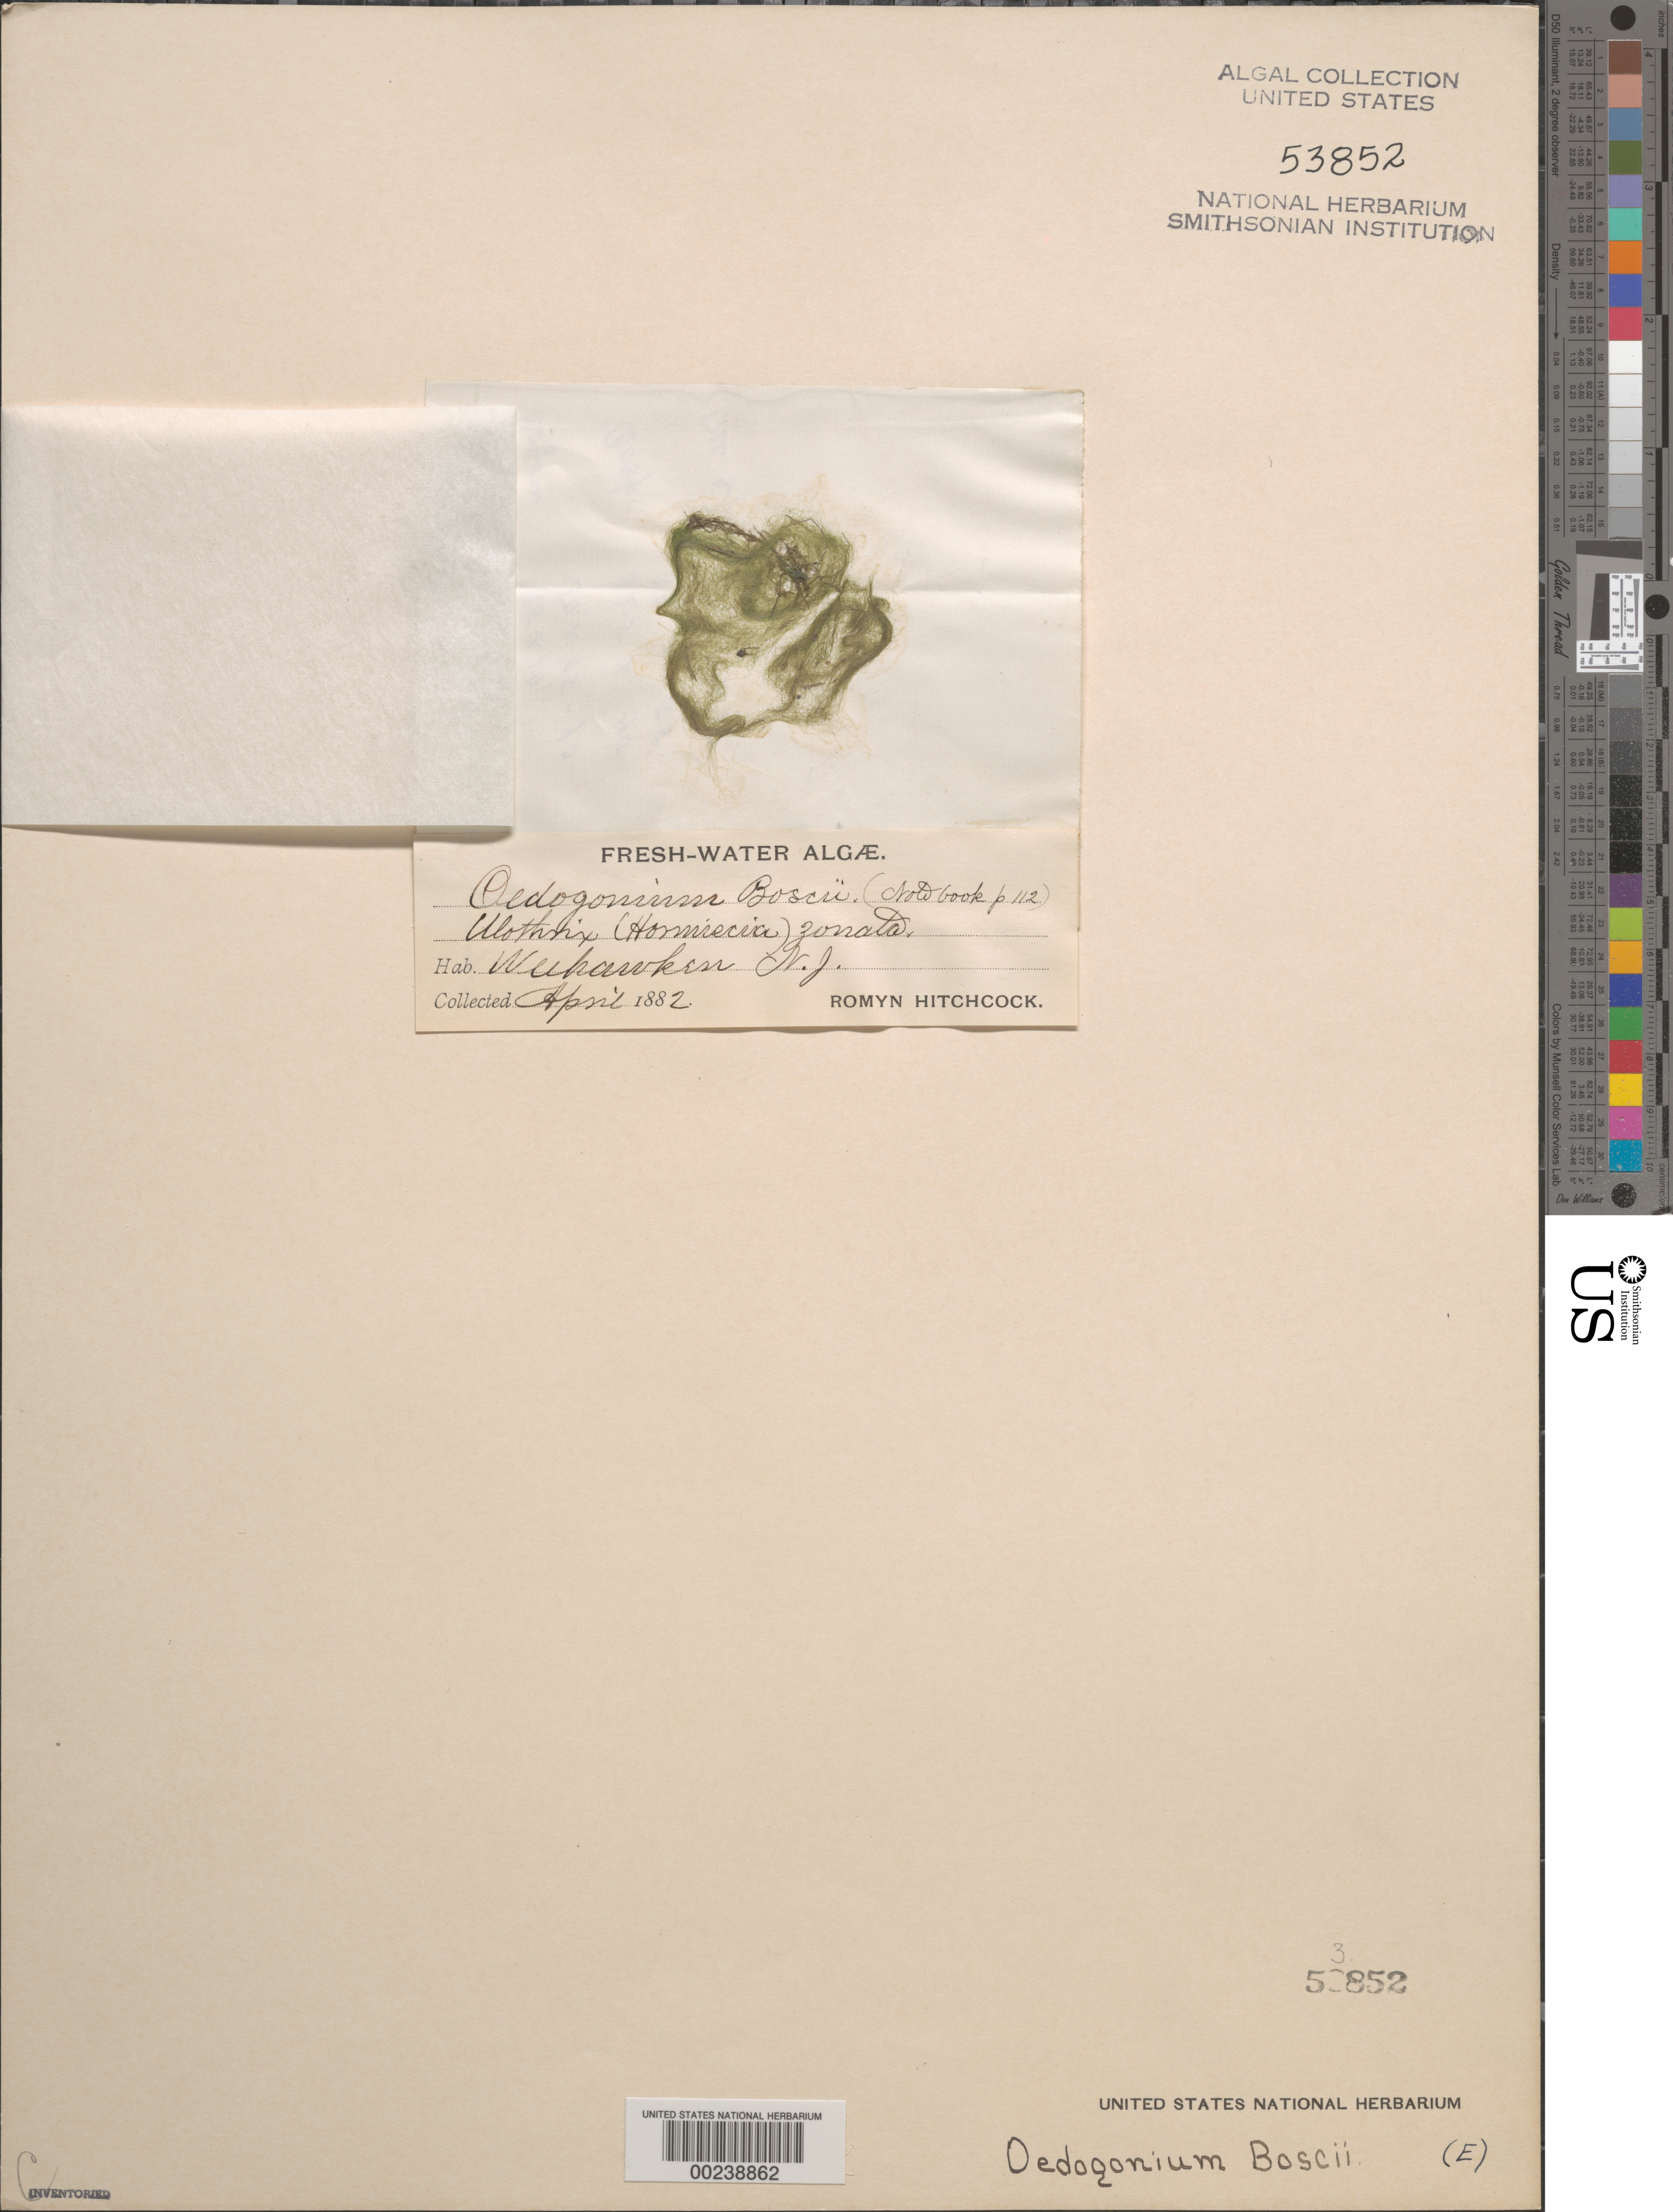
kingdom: Plantae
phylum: Chlorophyta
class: Chlorophyceae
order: Oedogoniales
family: Oedogoniaceae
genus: Oedogonium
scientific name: Oedogonium boscii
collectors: R. Hitchcock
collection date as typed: Apr 1882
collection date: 1882-04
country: United States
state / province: New Jersey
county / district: Hudson County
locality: Weehawken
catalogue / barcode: US 53852